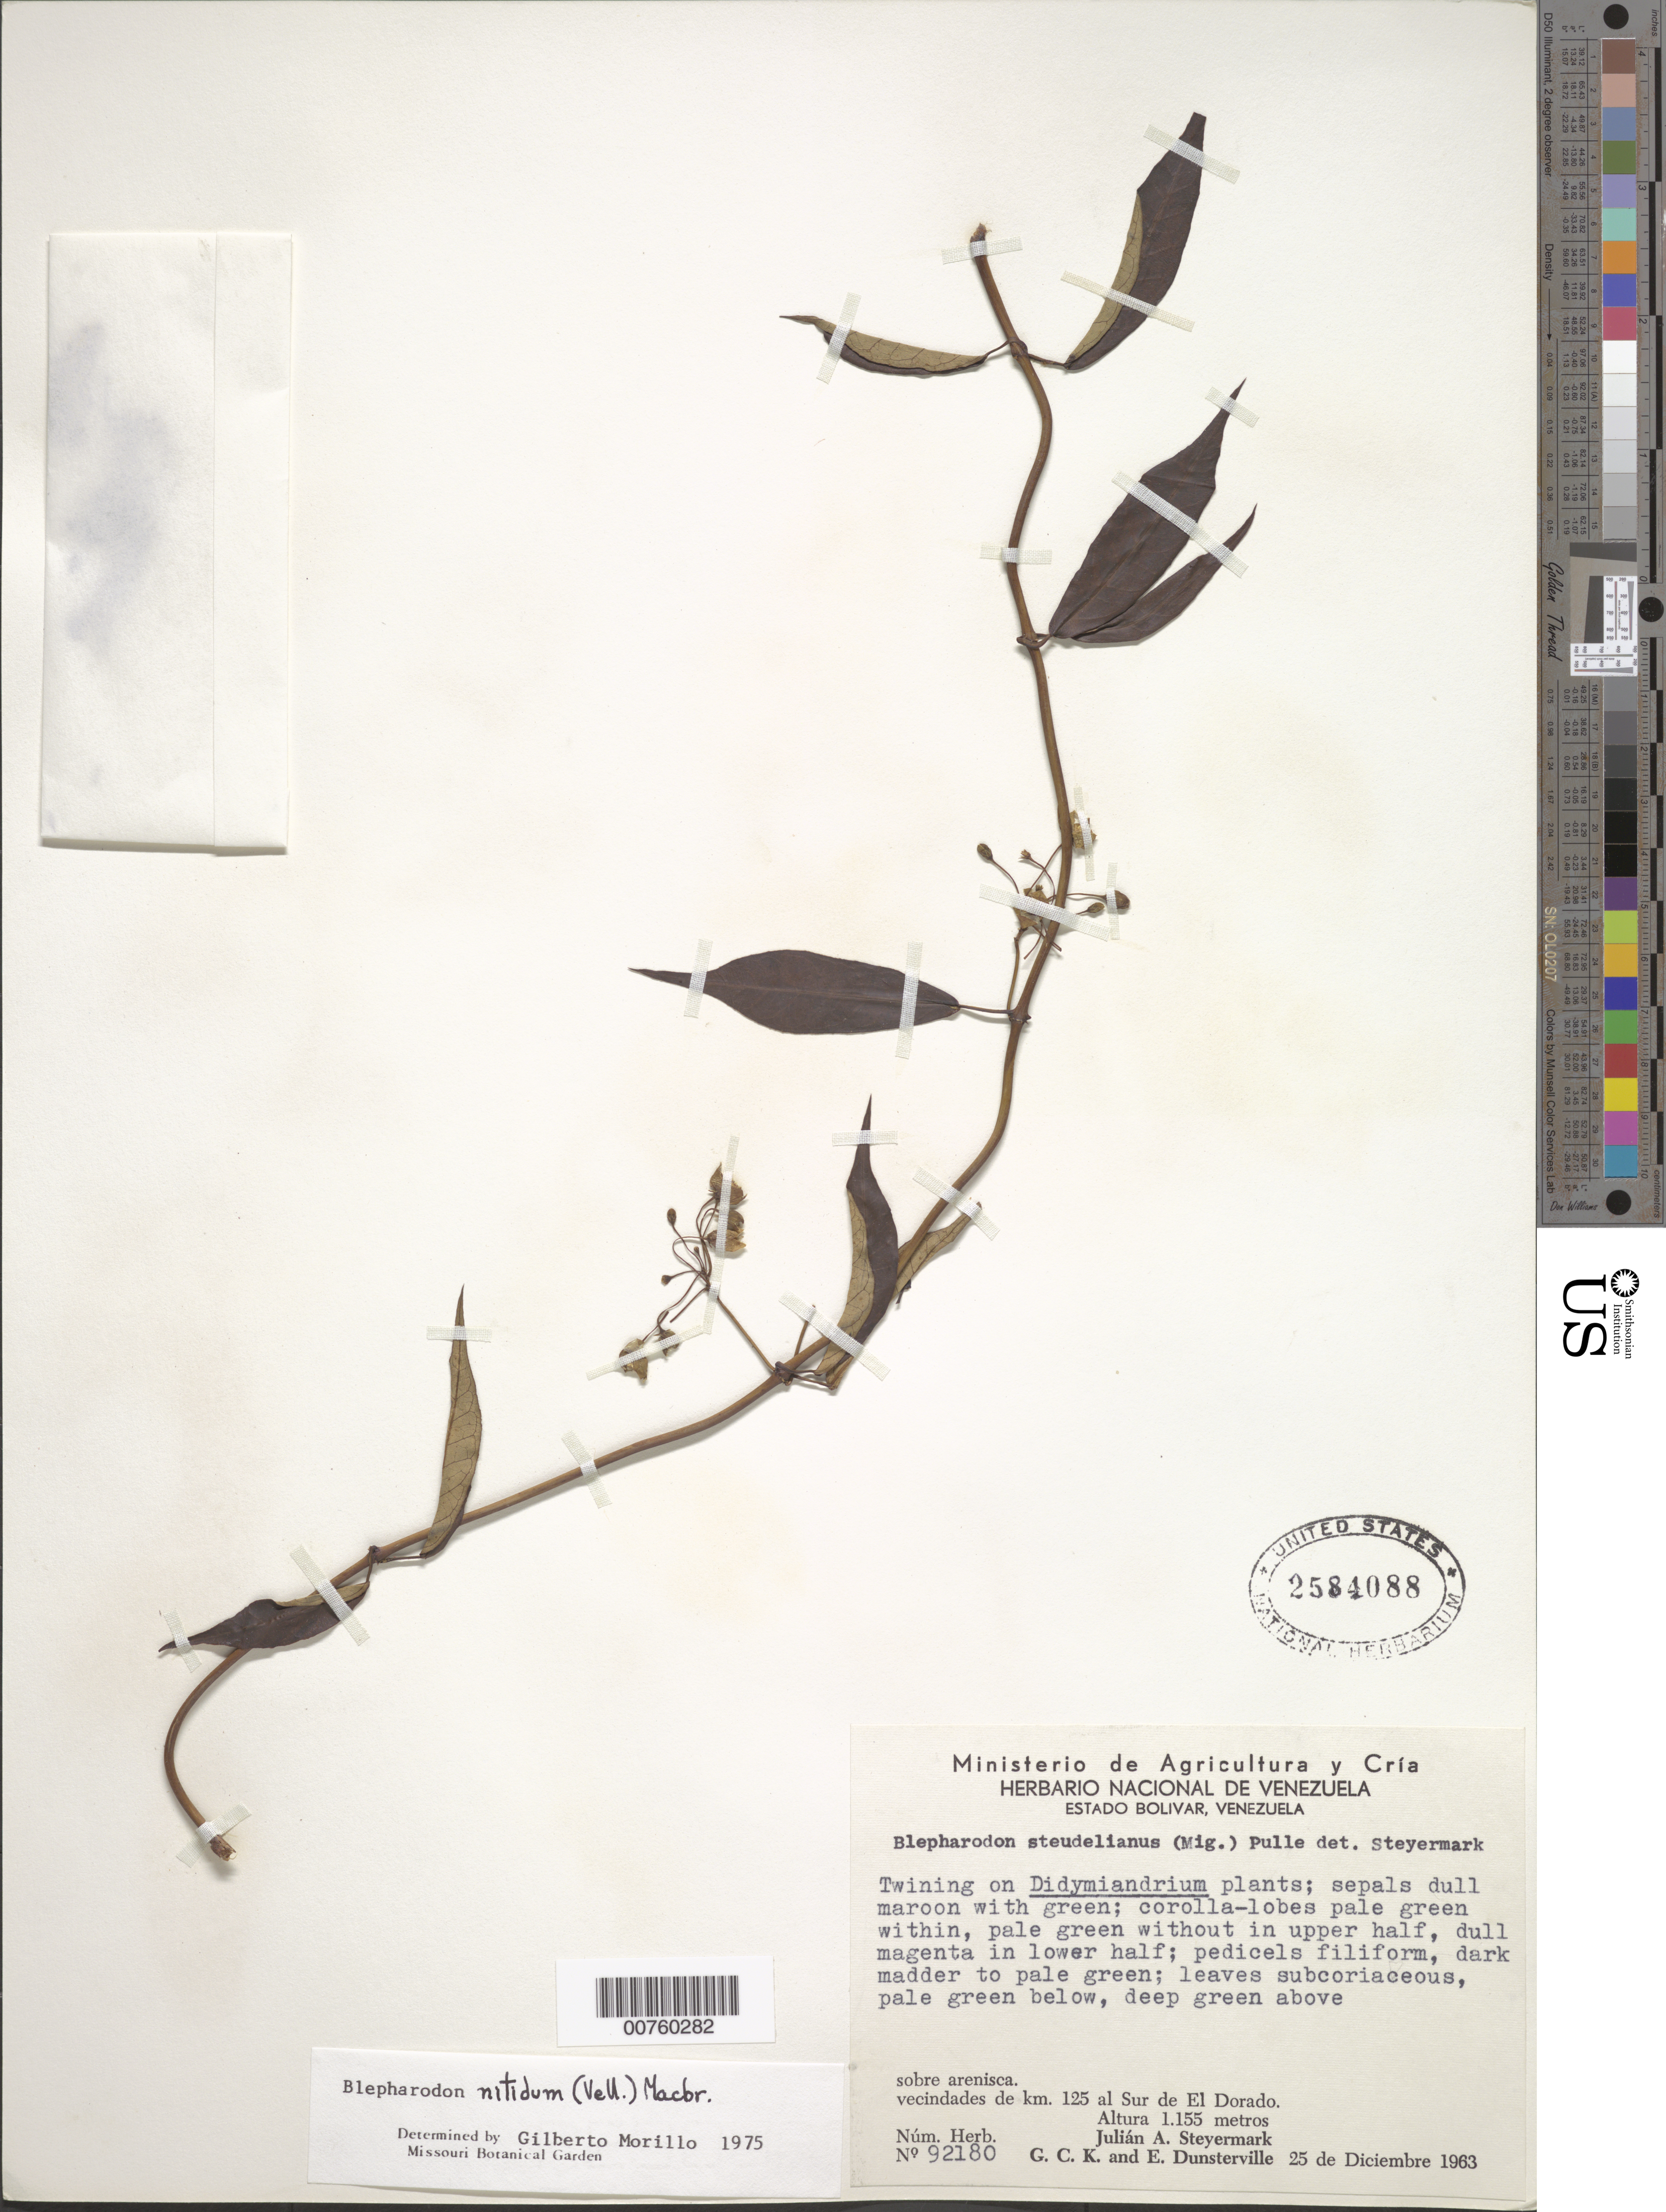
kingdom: Plantae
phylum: Tracheophyta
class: Magnoliopsida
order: Gentianales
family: Apocynaceae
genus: Blepharodon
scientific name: Blepharodon nitidus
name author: (Vell.) J.F. Macbr.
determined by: Morillo, G. N.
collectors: J. Steyermark, G. C. K. Dunsterville & E. Dunsterville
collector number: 92180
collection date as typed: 25-Dec-63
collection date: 1963-12-25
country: Venezuela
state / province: Bolívar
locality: El Dorado, 125 km S of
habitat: Sandstone; on Didymiandrium plants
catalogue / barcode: US 2584088